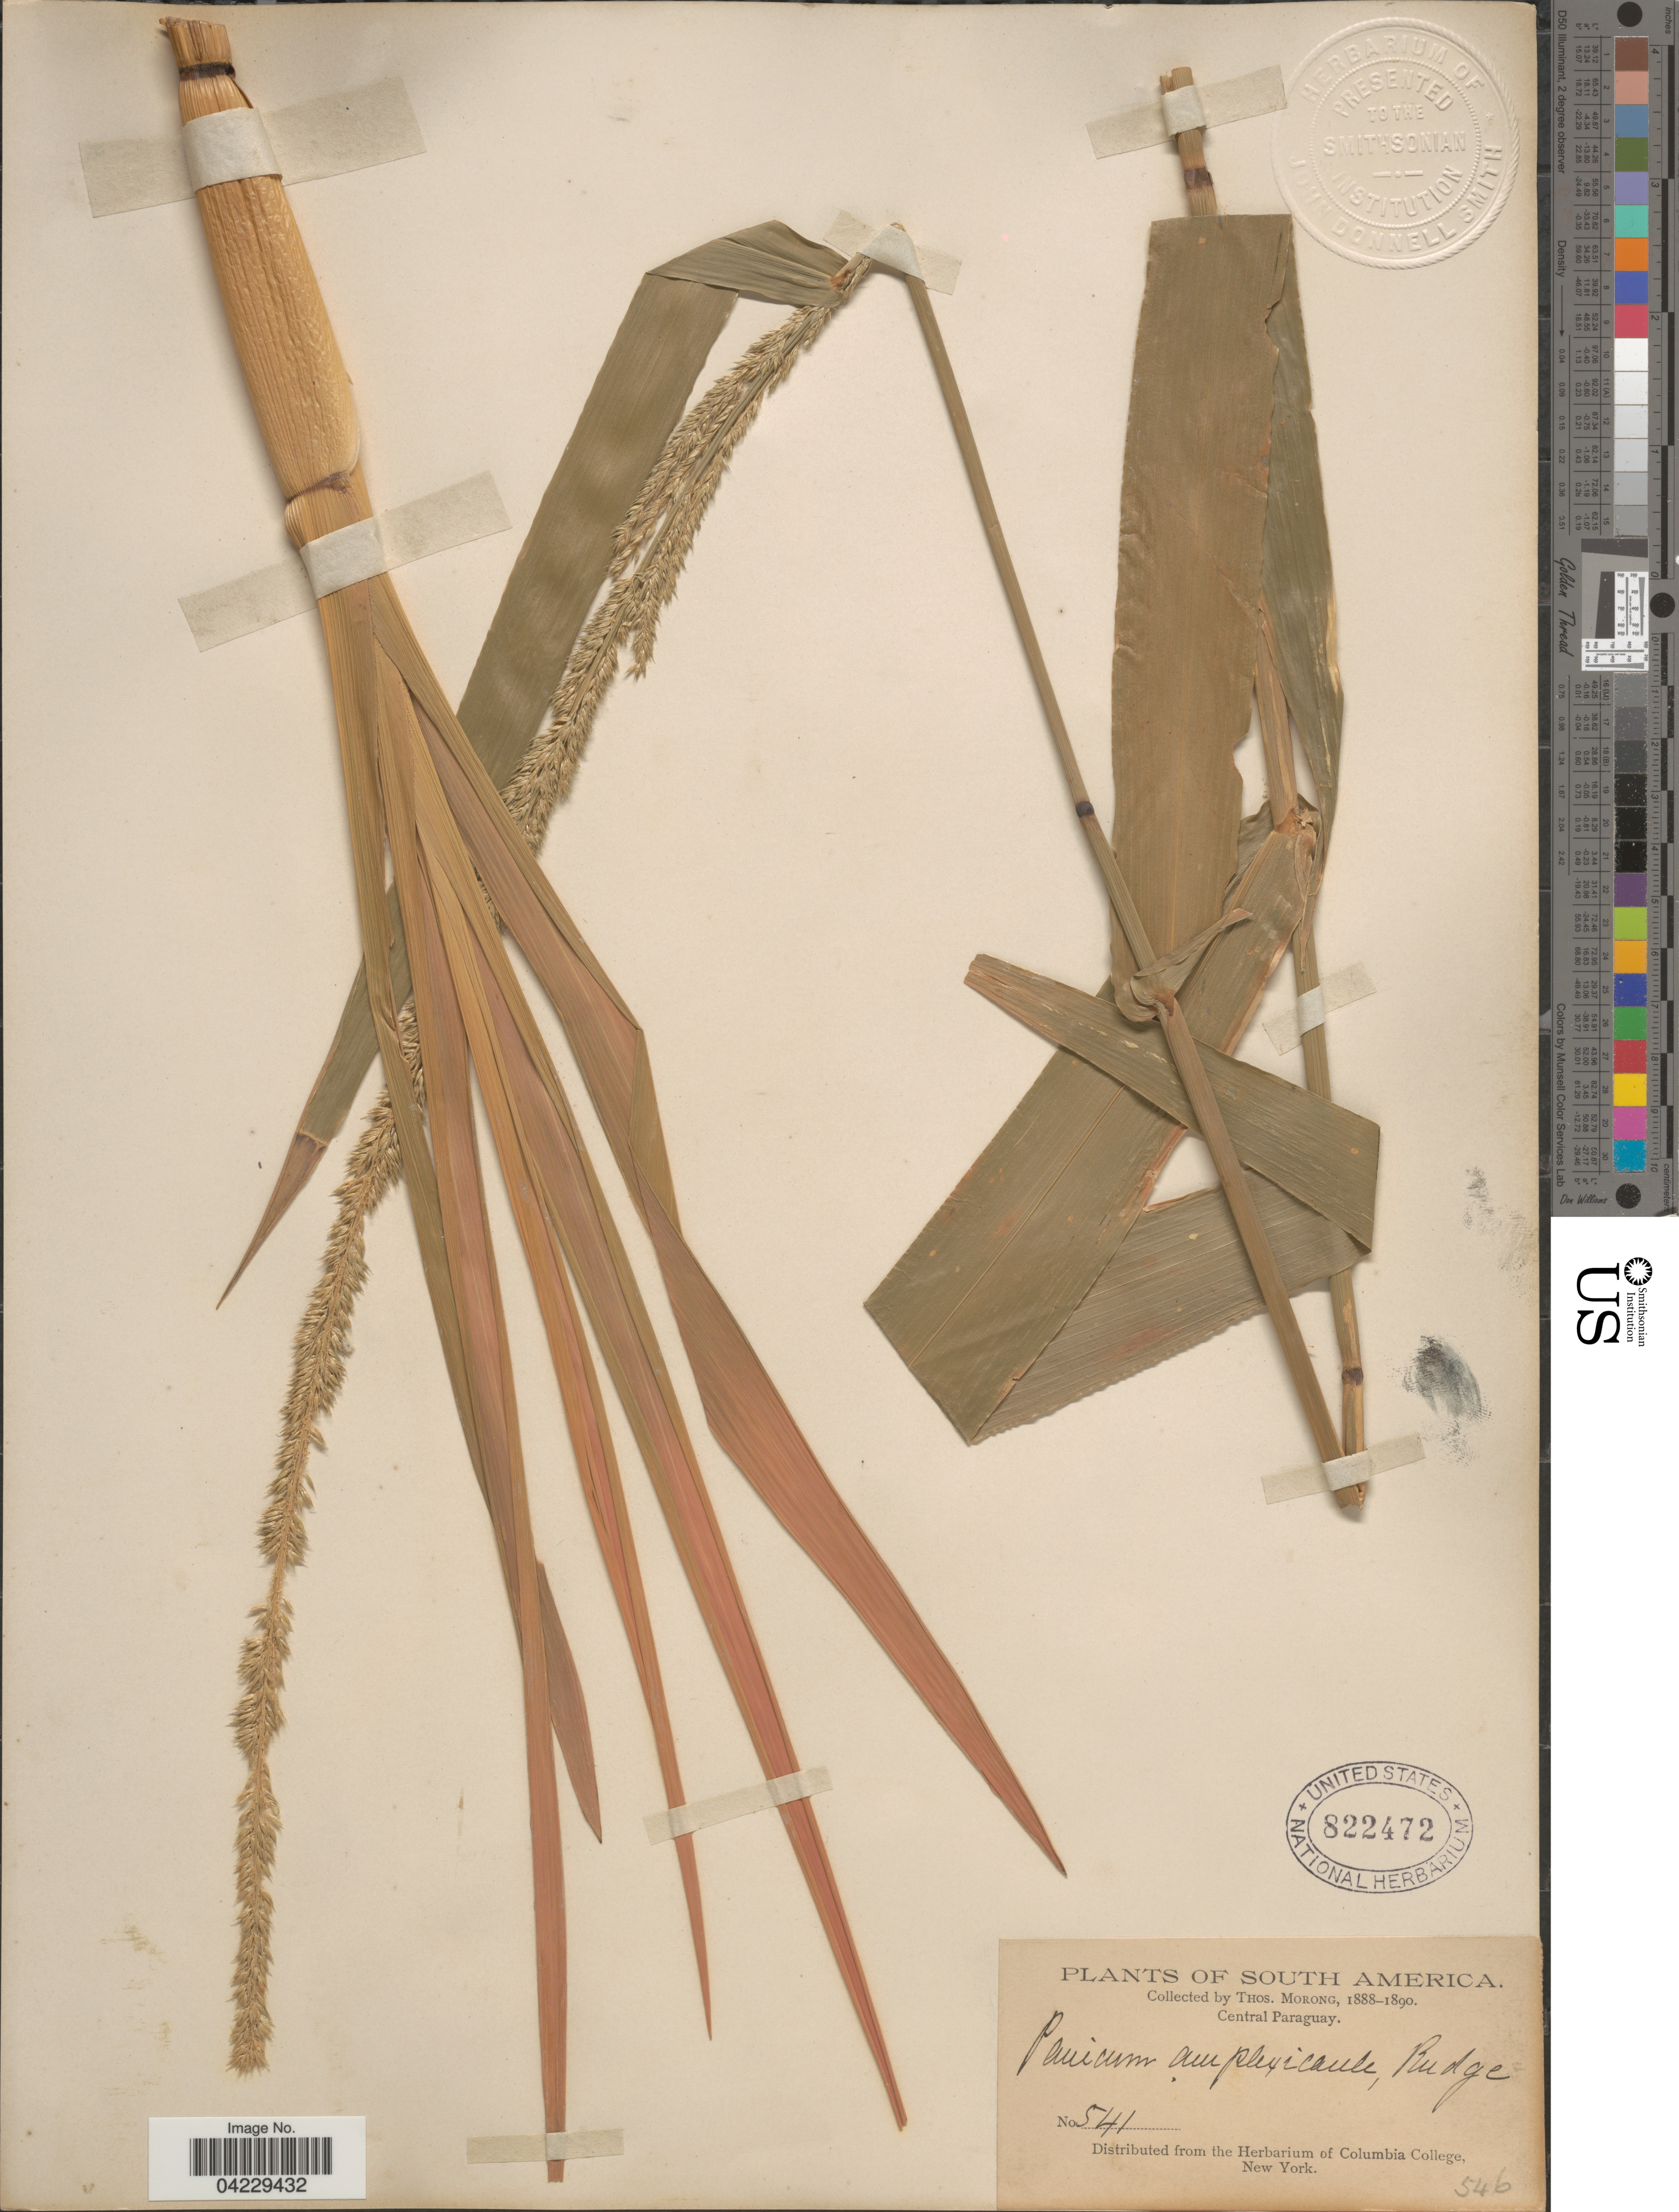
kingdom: Plantae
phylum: Tracheophyta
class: Liliopsida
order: Poales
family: Poaceae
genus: Hymenachne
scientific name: Hymenachne amplexicaulis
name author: (Rudge) Nees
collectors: ex herb. T. Morong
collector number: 541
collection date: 1888/1890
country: Paraguay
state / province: Central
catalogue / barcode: US 822472